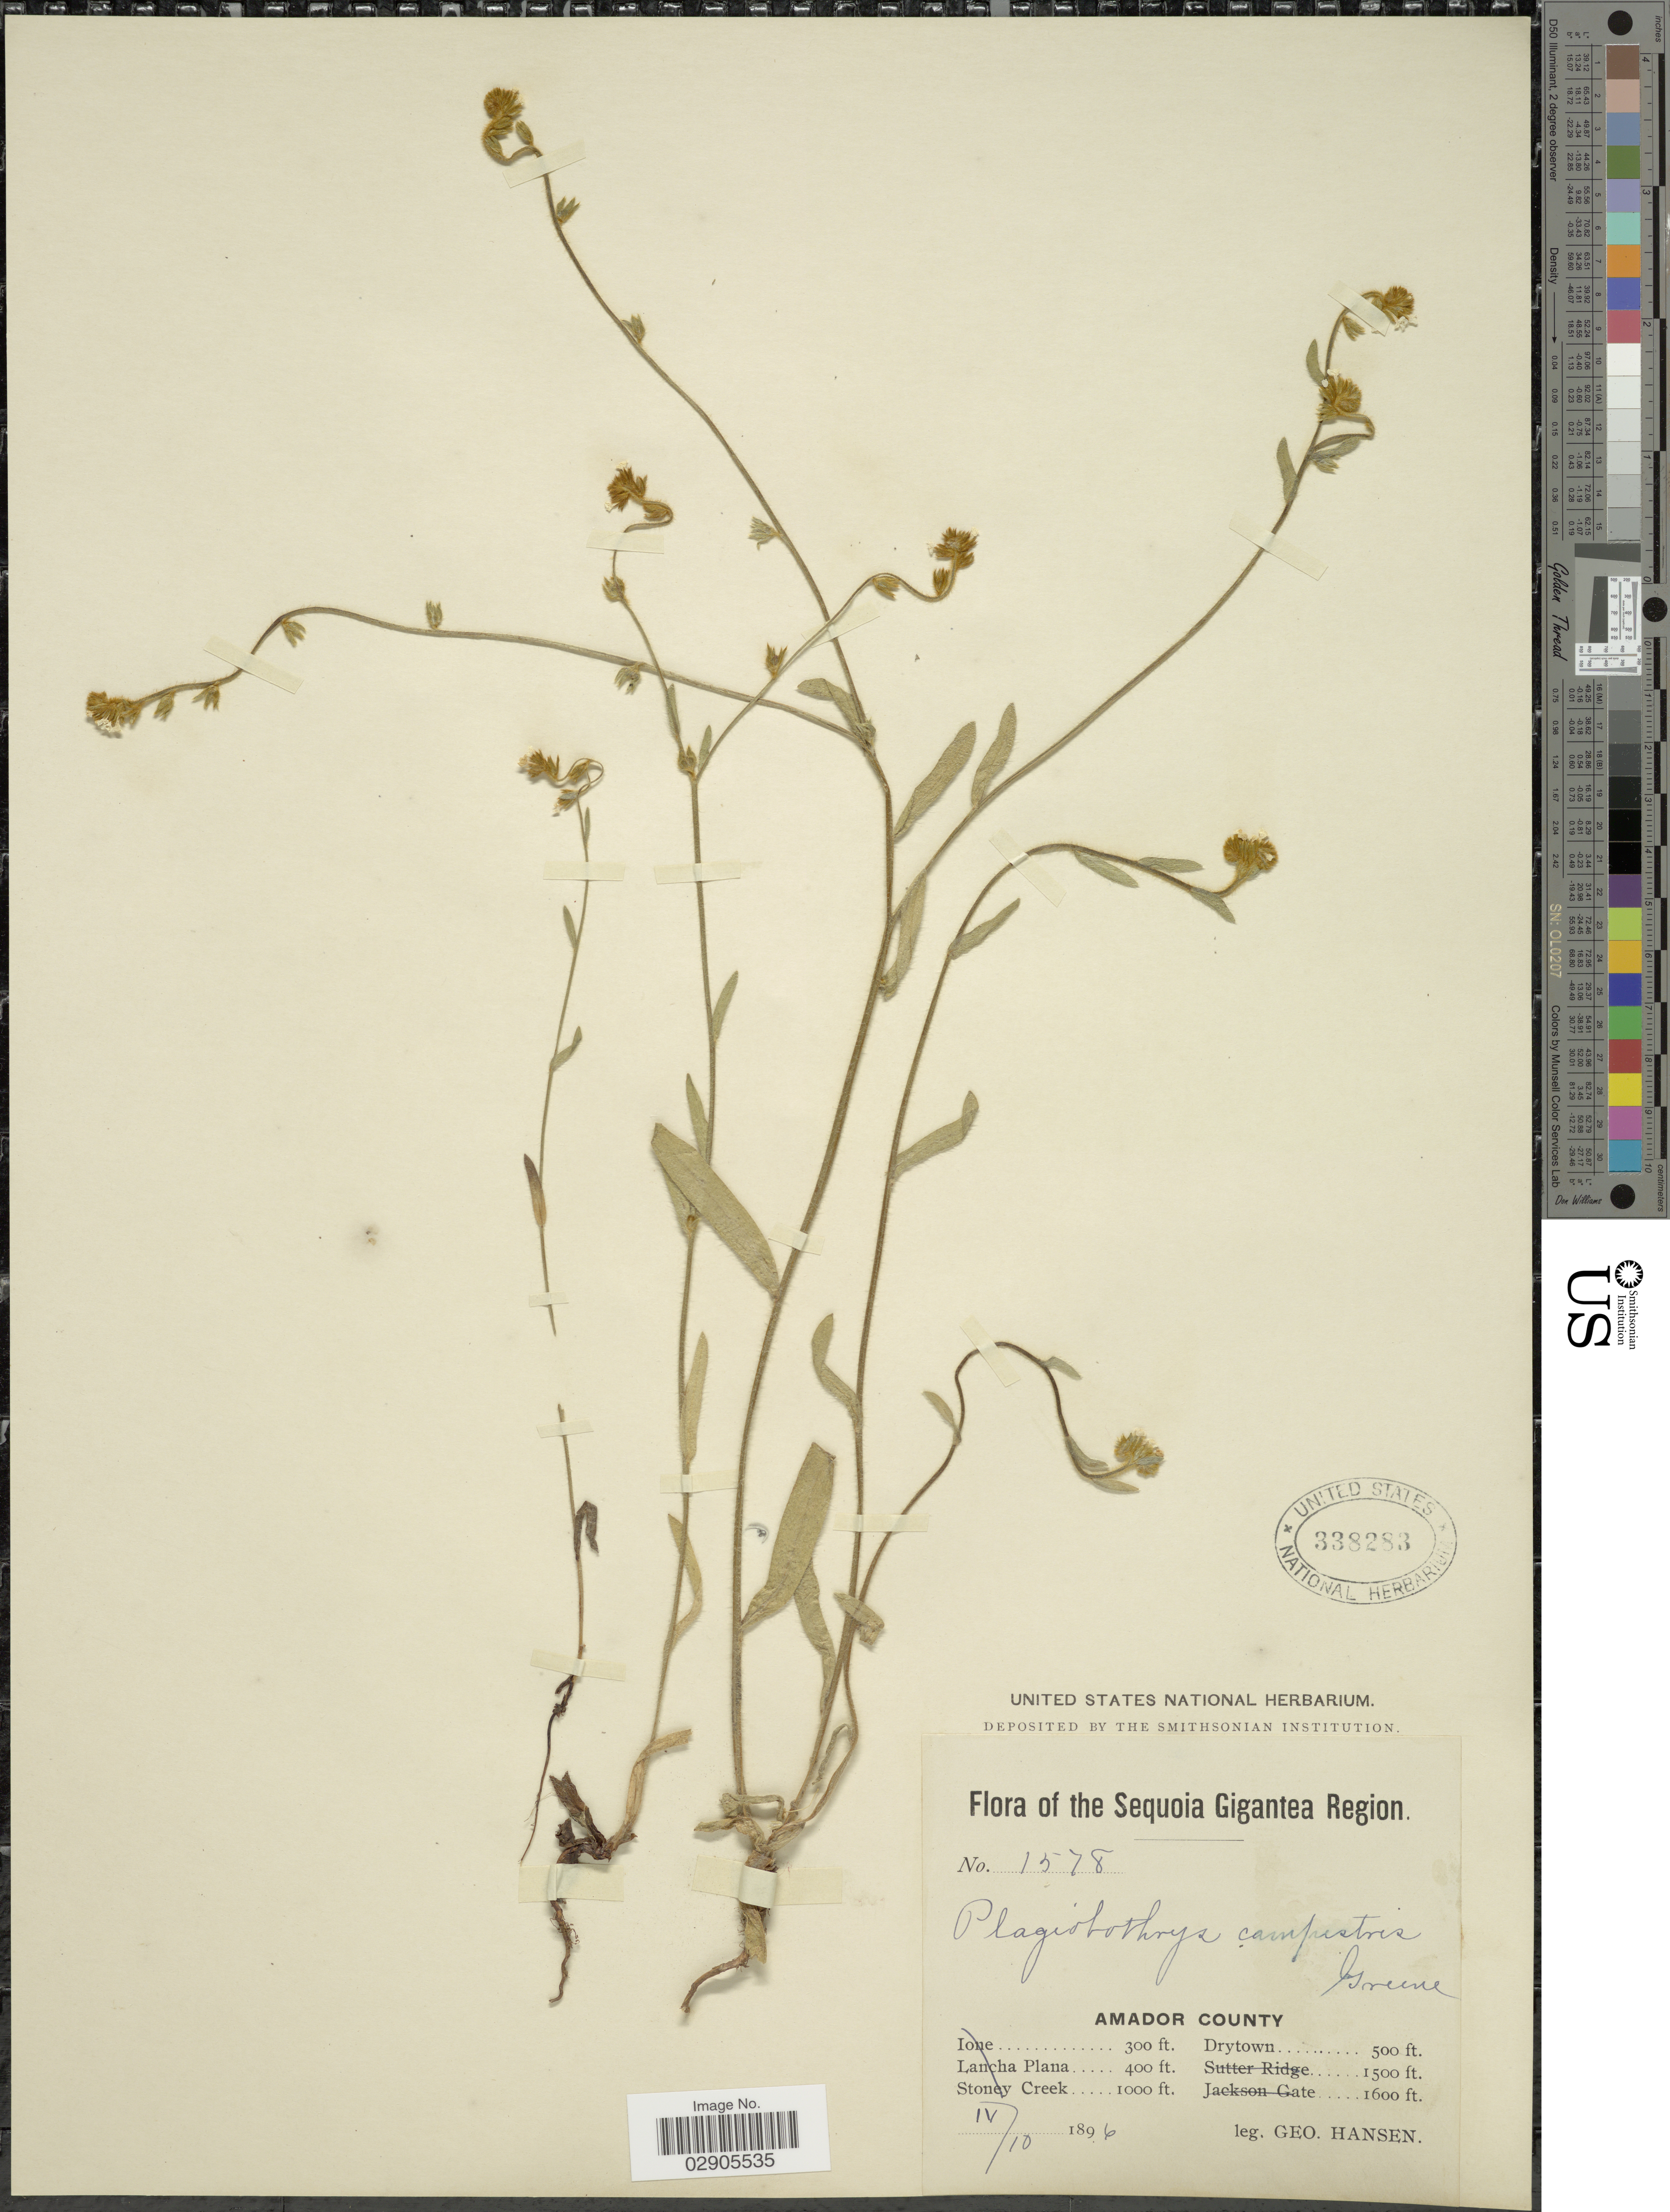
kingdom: Plantae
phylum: Tracheophyta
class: Magnoliopsida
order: Boraginales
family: Boraginaceae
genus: Plagiobothrys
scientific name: Plagiobothrys campestris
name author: Greene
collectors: G. Hansen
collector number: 1578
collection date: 1896-04-10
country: United States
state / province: California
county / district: Amador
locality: Sequoia Gigantea Region. Amador County. Drytown.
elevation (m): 152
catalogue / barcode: US 338283